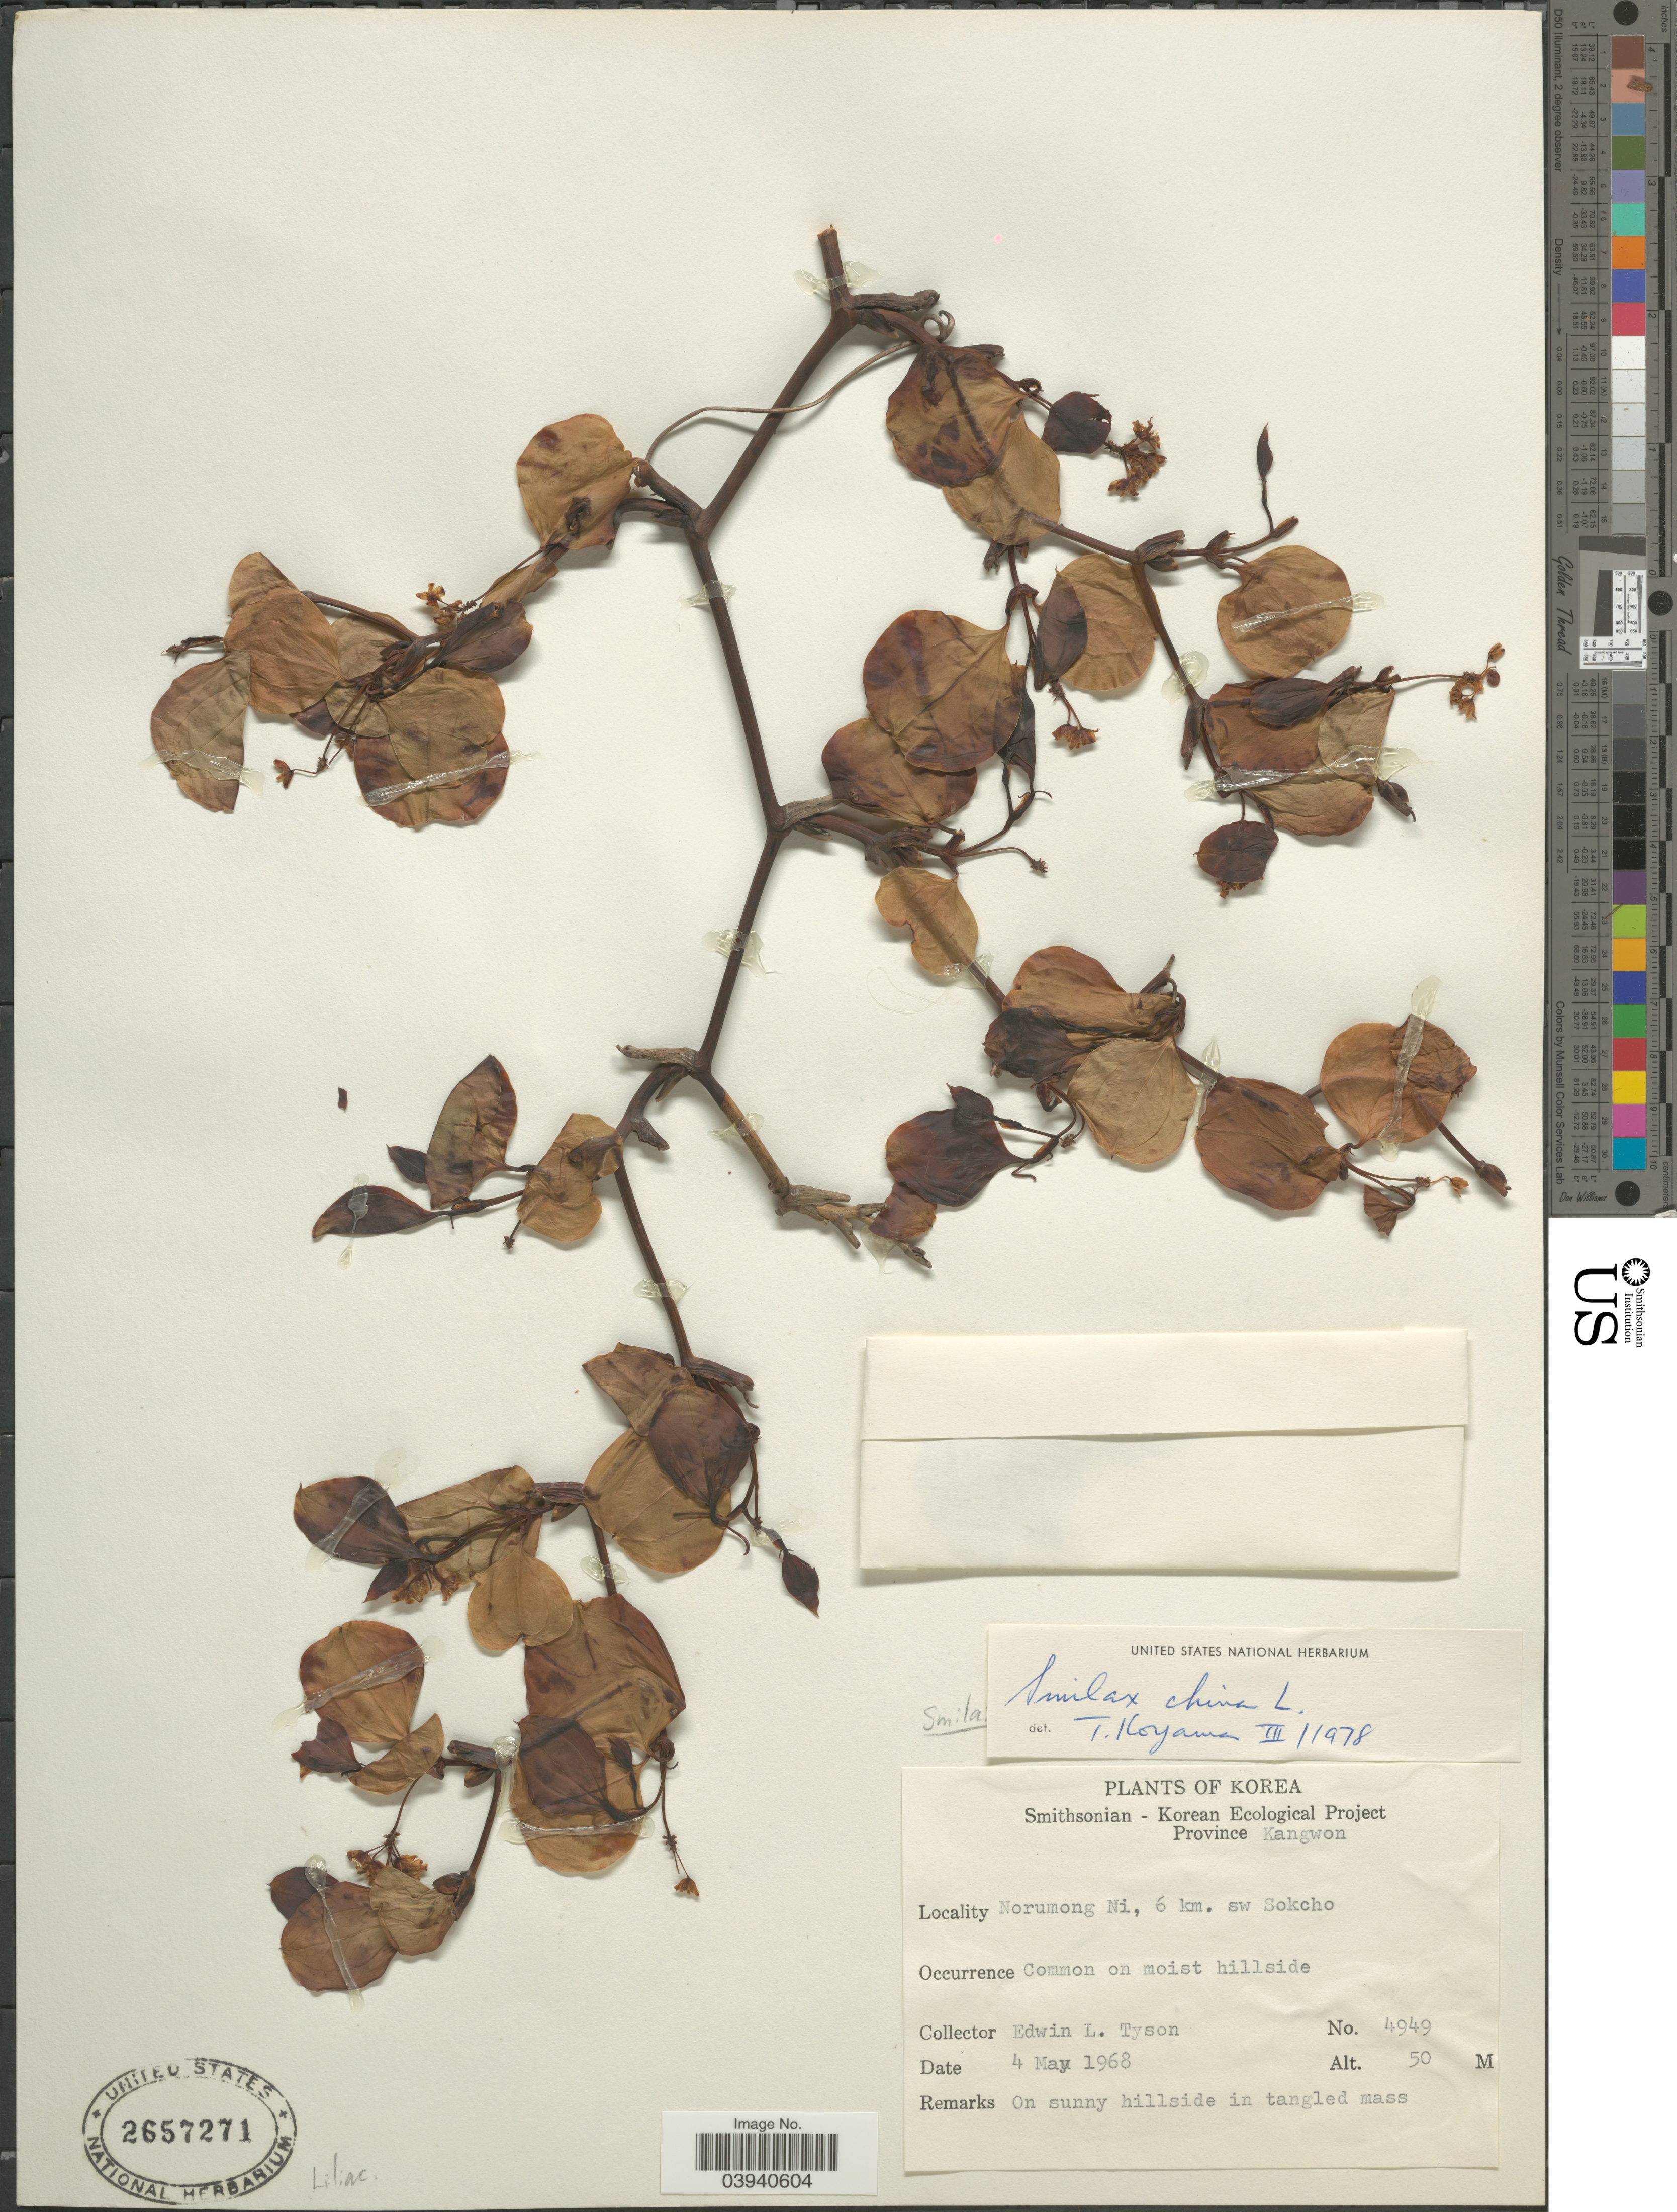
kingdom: Plantae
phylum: Tracheophyta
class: Liliopsida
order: Liliales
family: Smilacaceae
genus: Smilax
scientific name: Smilax china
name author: L.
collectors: E. L. Tyson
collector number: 4949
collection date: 1968-05-04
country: North Korea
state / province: Kangwon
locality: Norumong Ni, 6 km. sw Sokcho.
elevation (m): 50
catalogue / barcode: US 2657271